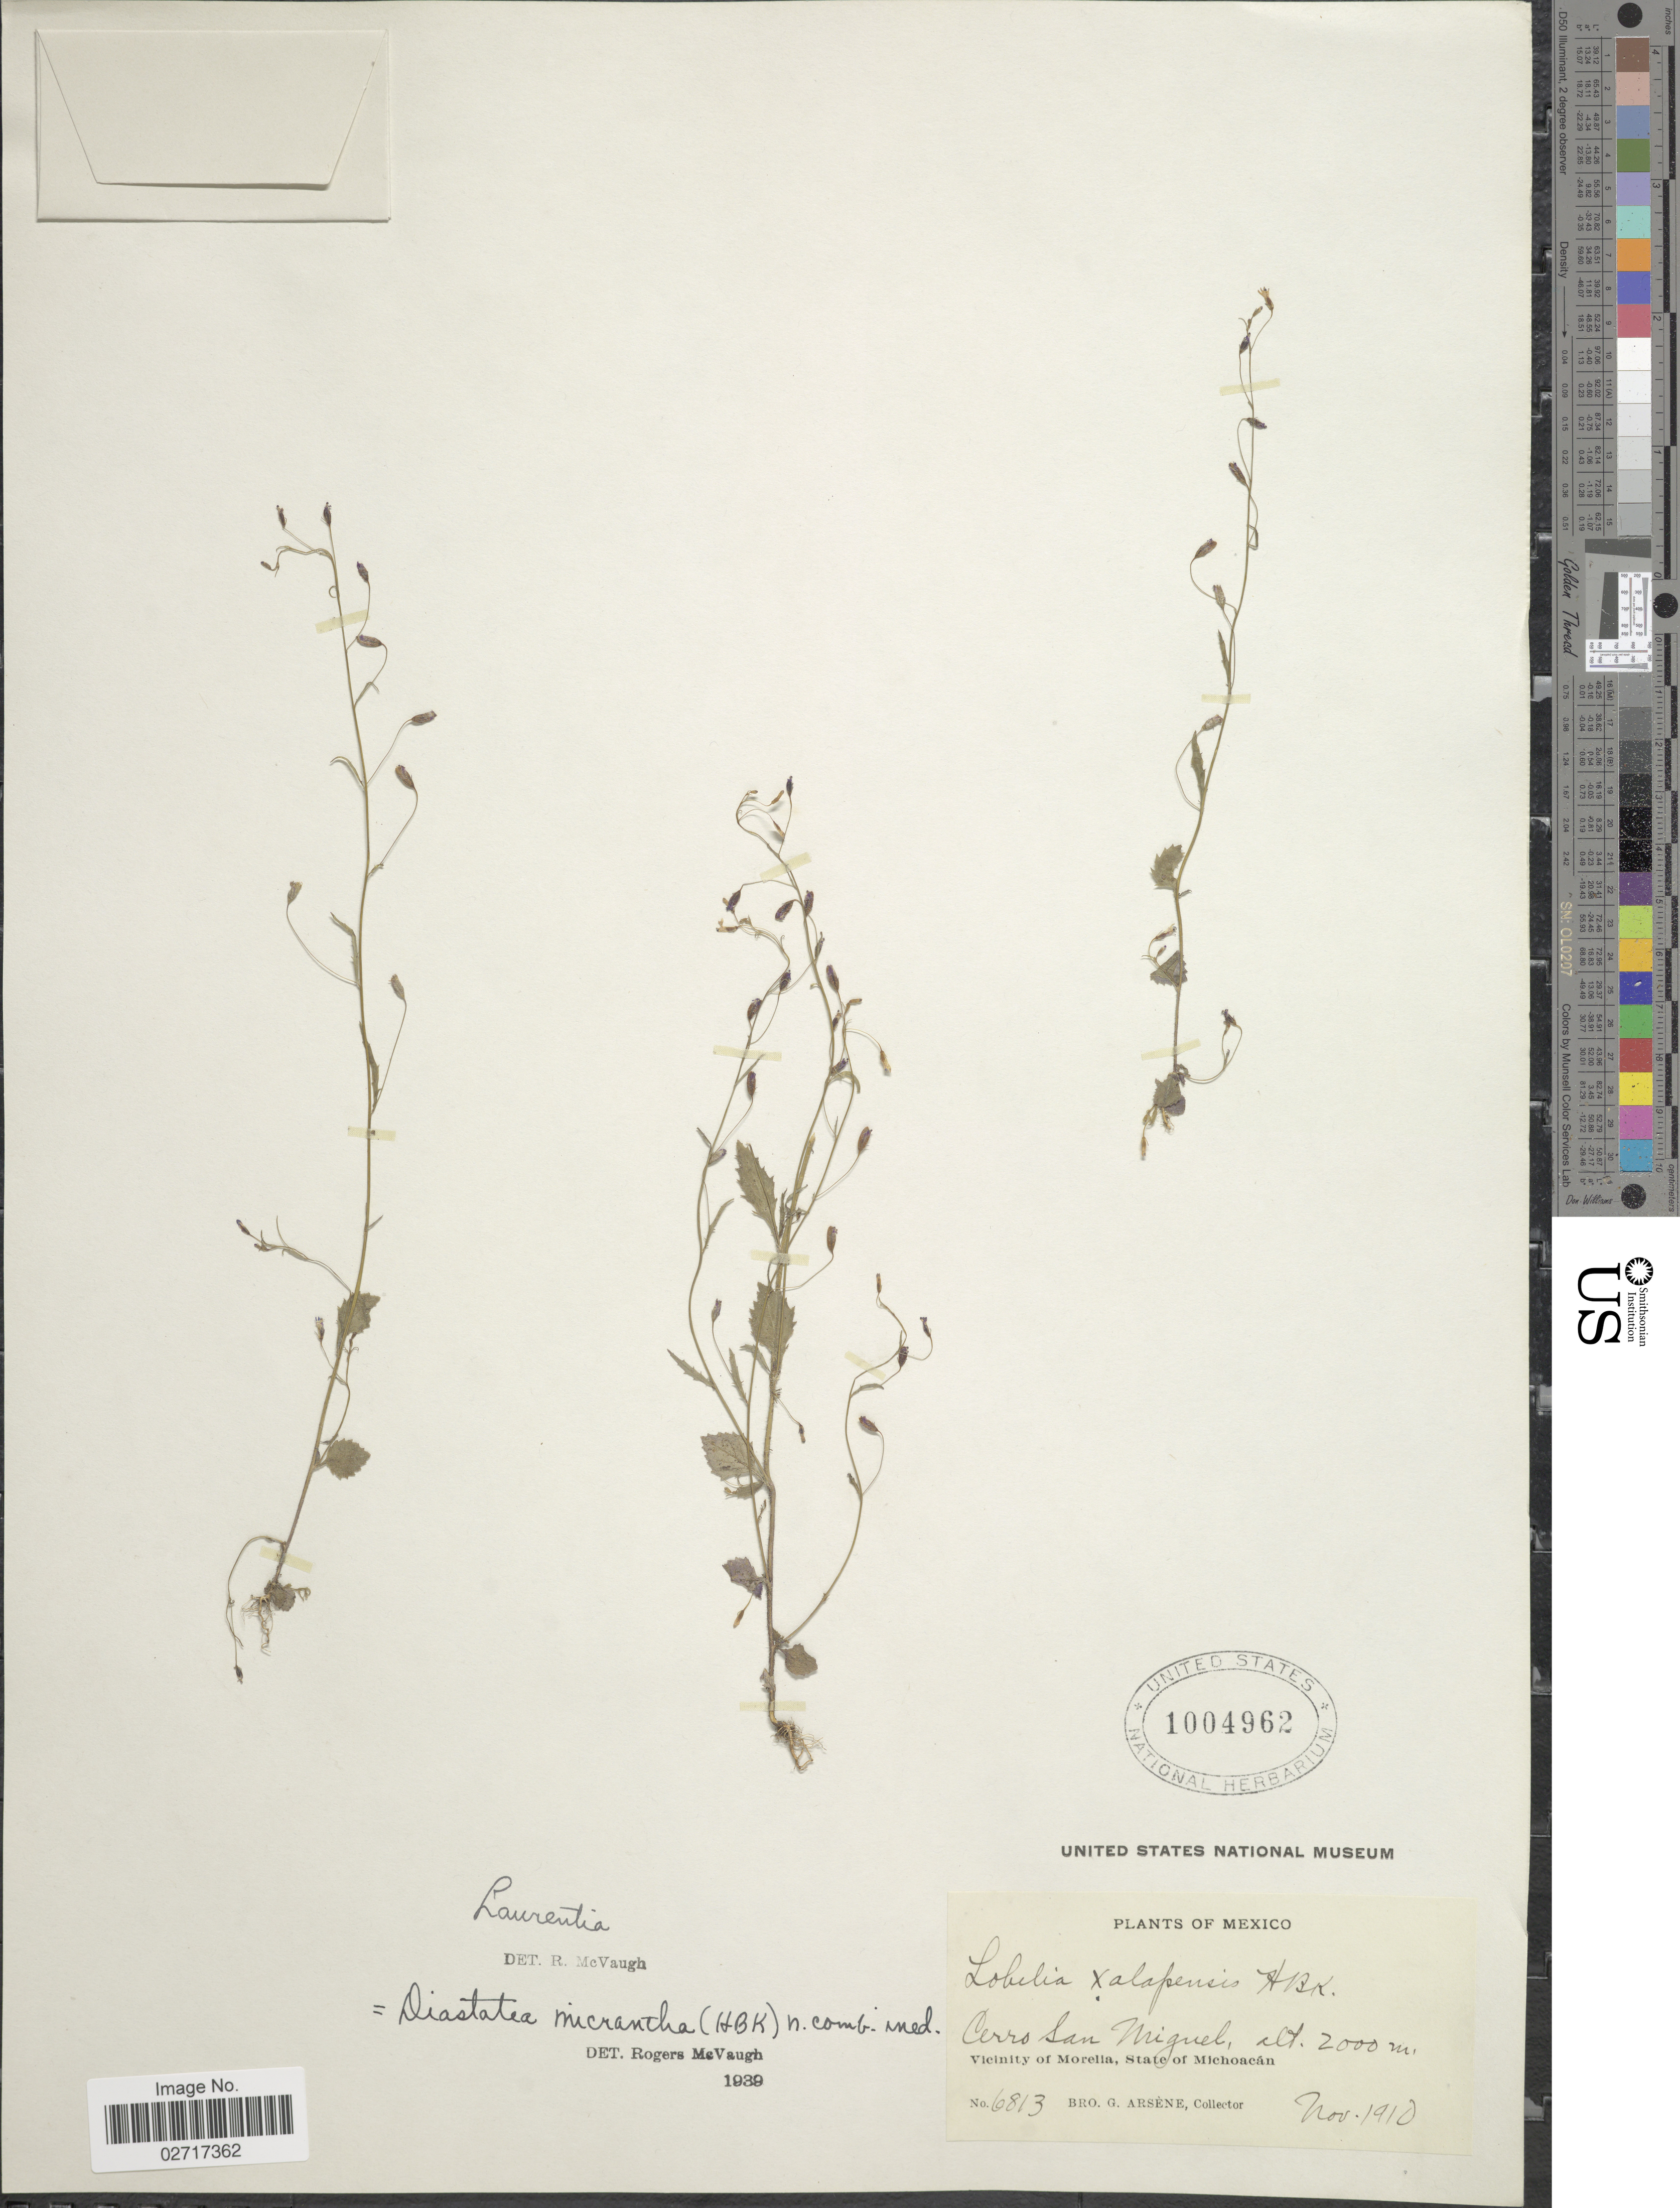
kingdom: Plantae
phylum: Tracheophyta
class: Magnoliopsida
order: Asterales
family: Campanulaceae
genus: Diastatea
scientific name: Diastatea micrantha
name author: (Kunth) McVaugh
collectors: Bro. G. Arsène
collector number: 6813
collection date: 1910-11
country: Mexico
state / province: Michoacán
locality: Cerro San Miguel, Vicinity of Morelia.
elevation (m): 2000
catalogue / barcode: US 1004962